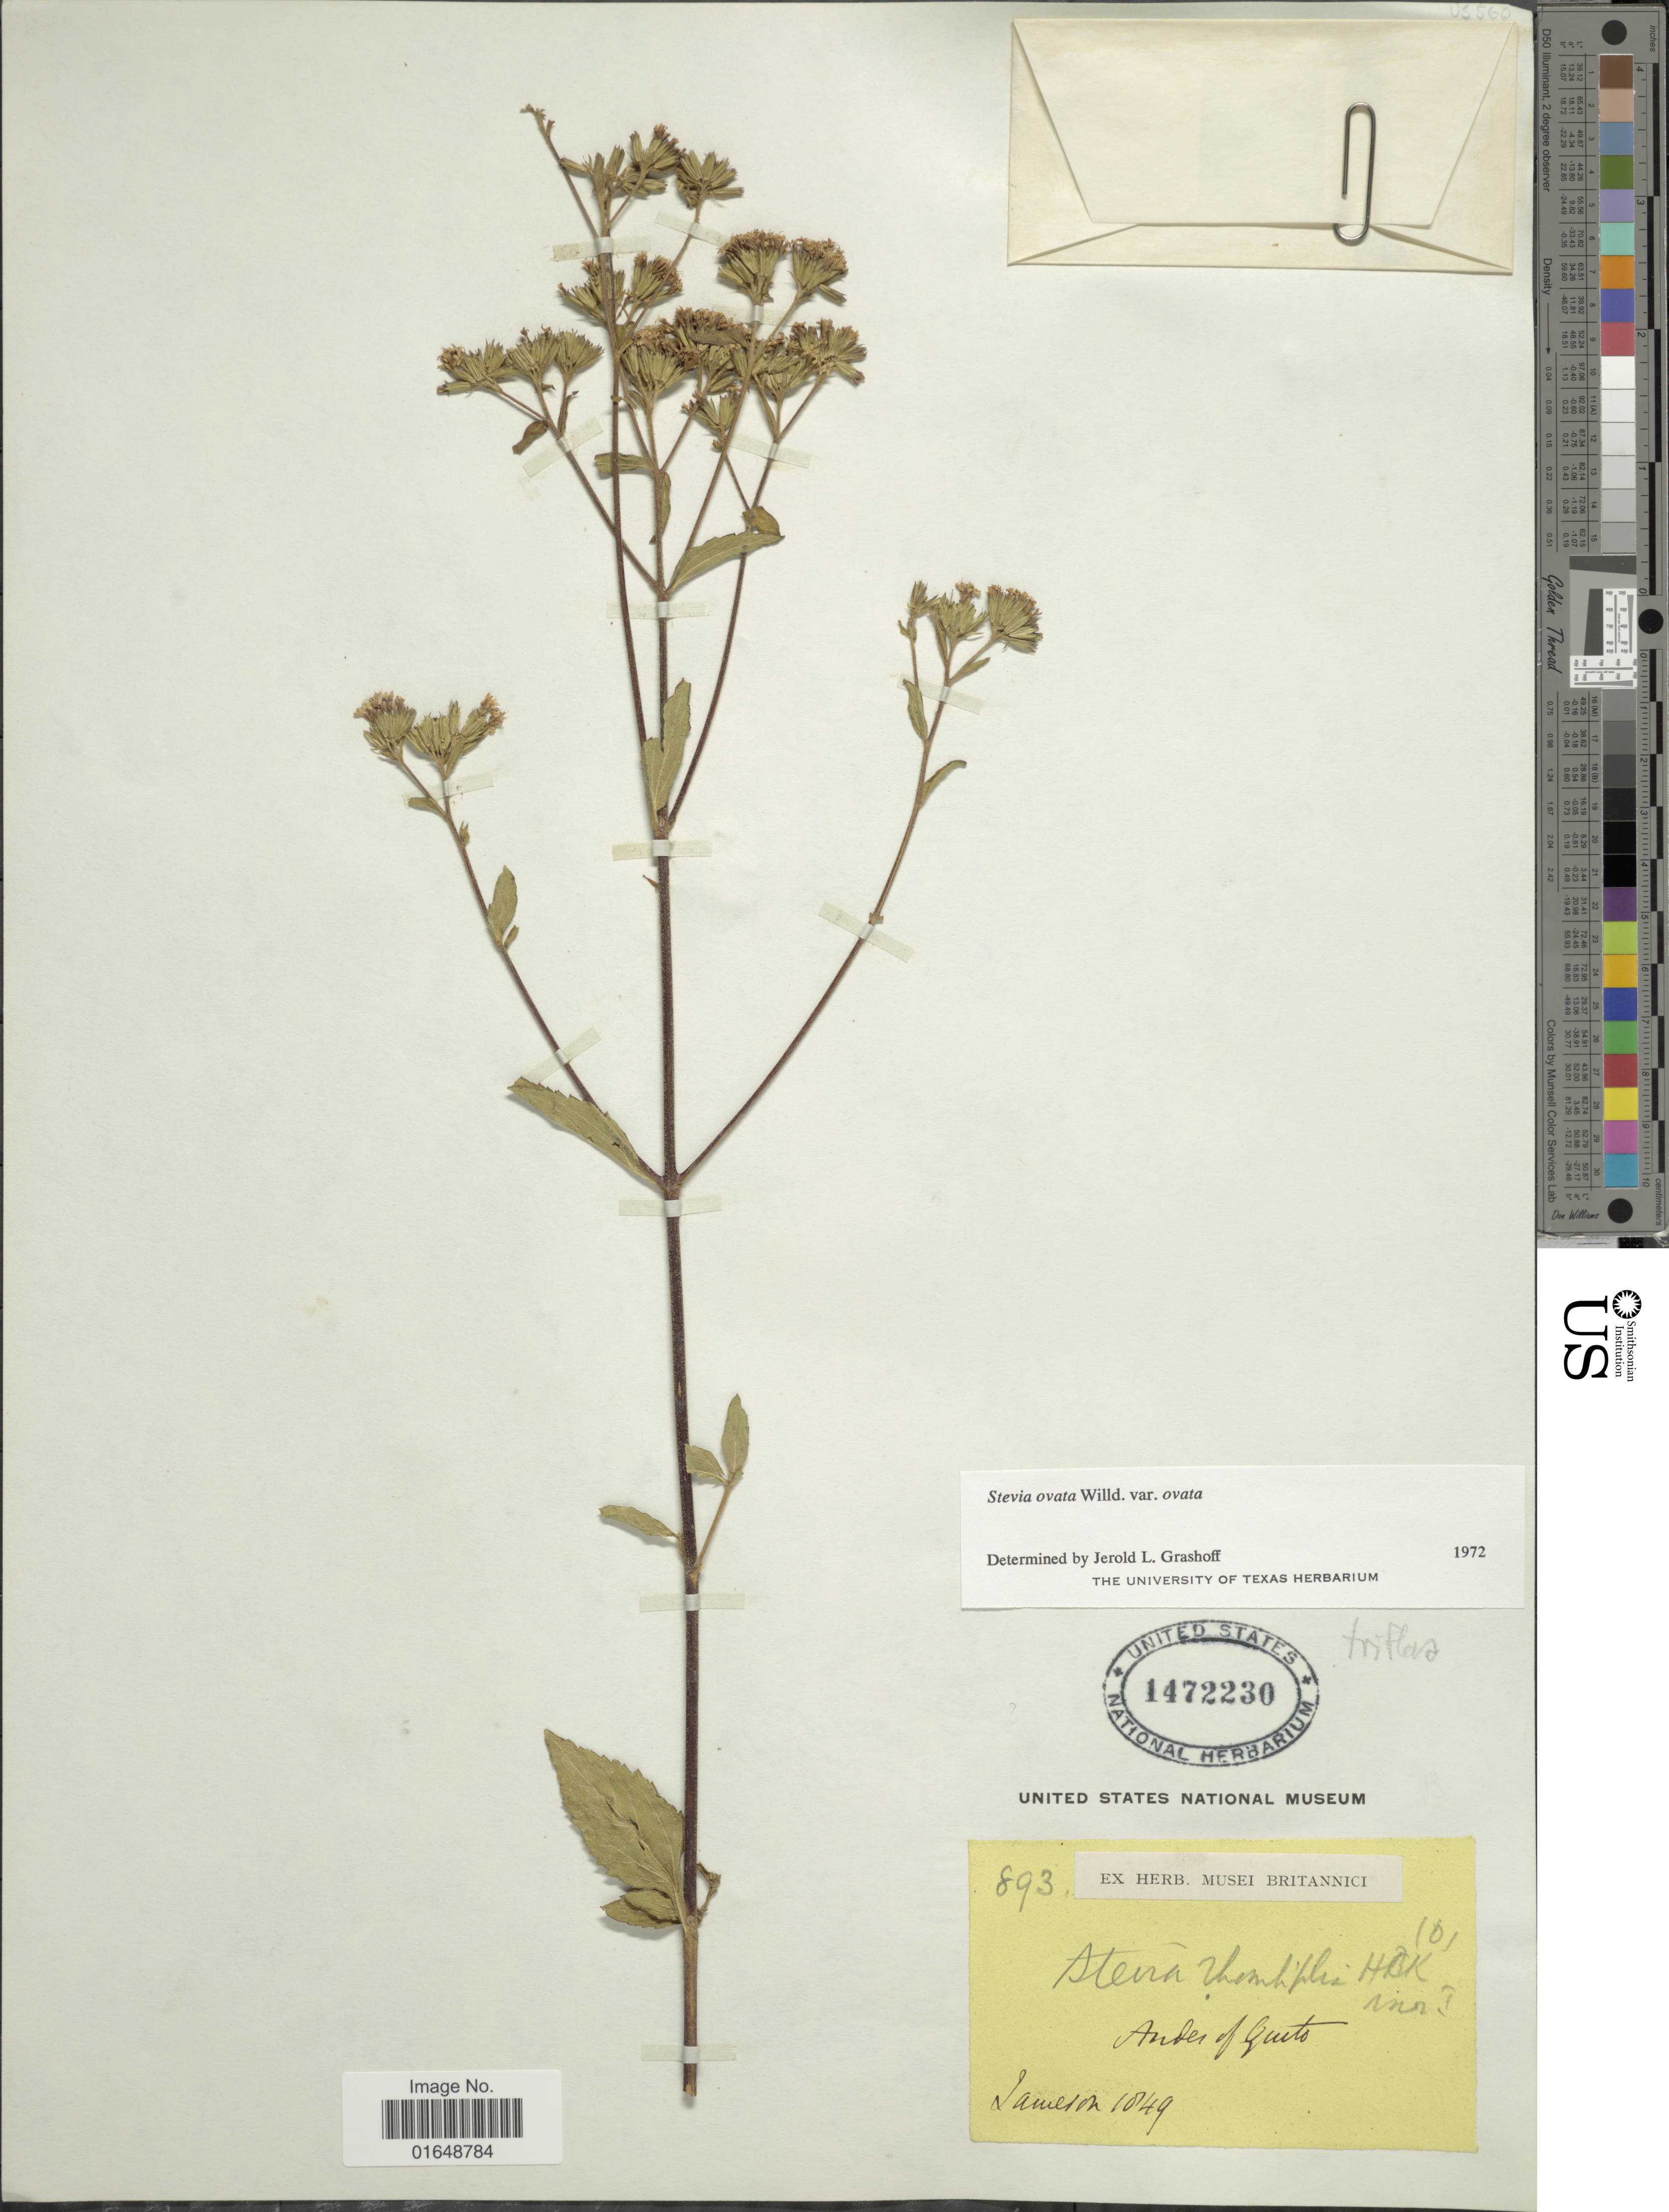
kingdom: Plantae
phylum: Tracheophyta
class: Magnoliopsida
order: Asterales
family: Asteraceae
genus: Stevia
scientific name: Stevia triflora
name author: DC.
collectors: -- Jameson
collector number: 893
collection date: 1849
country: Ecuador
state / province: Pichincha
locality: Andes of Quito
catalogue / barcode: US 1472230